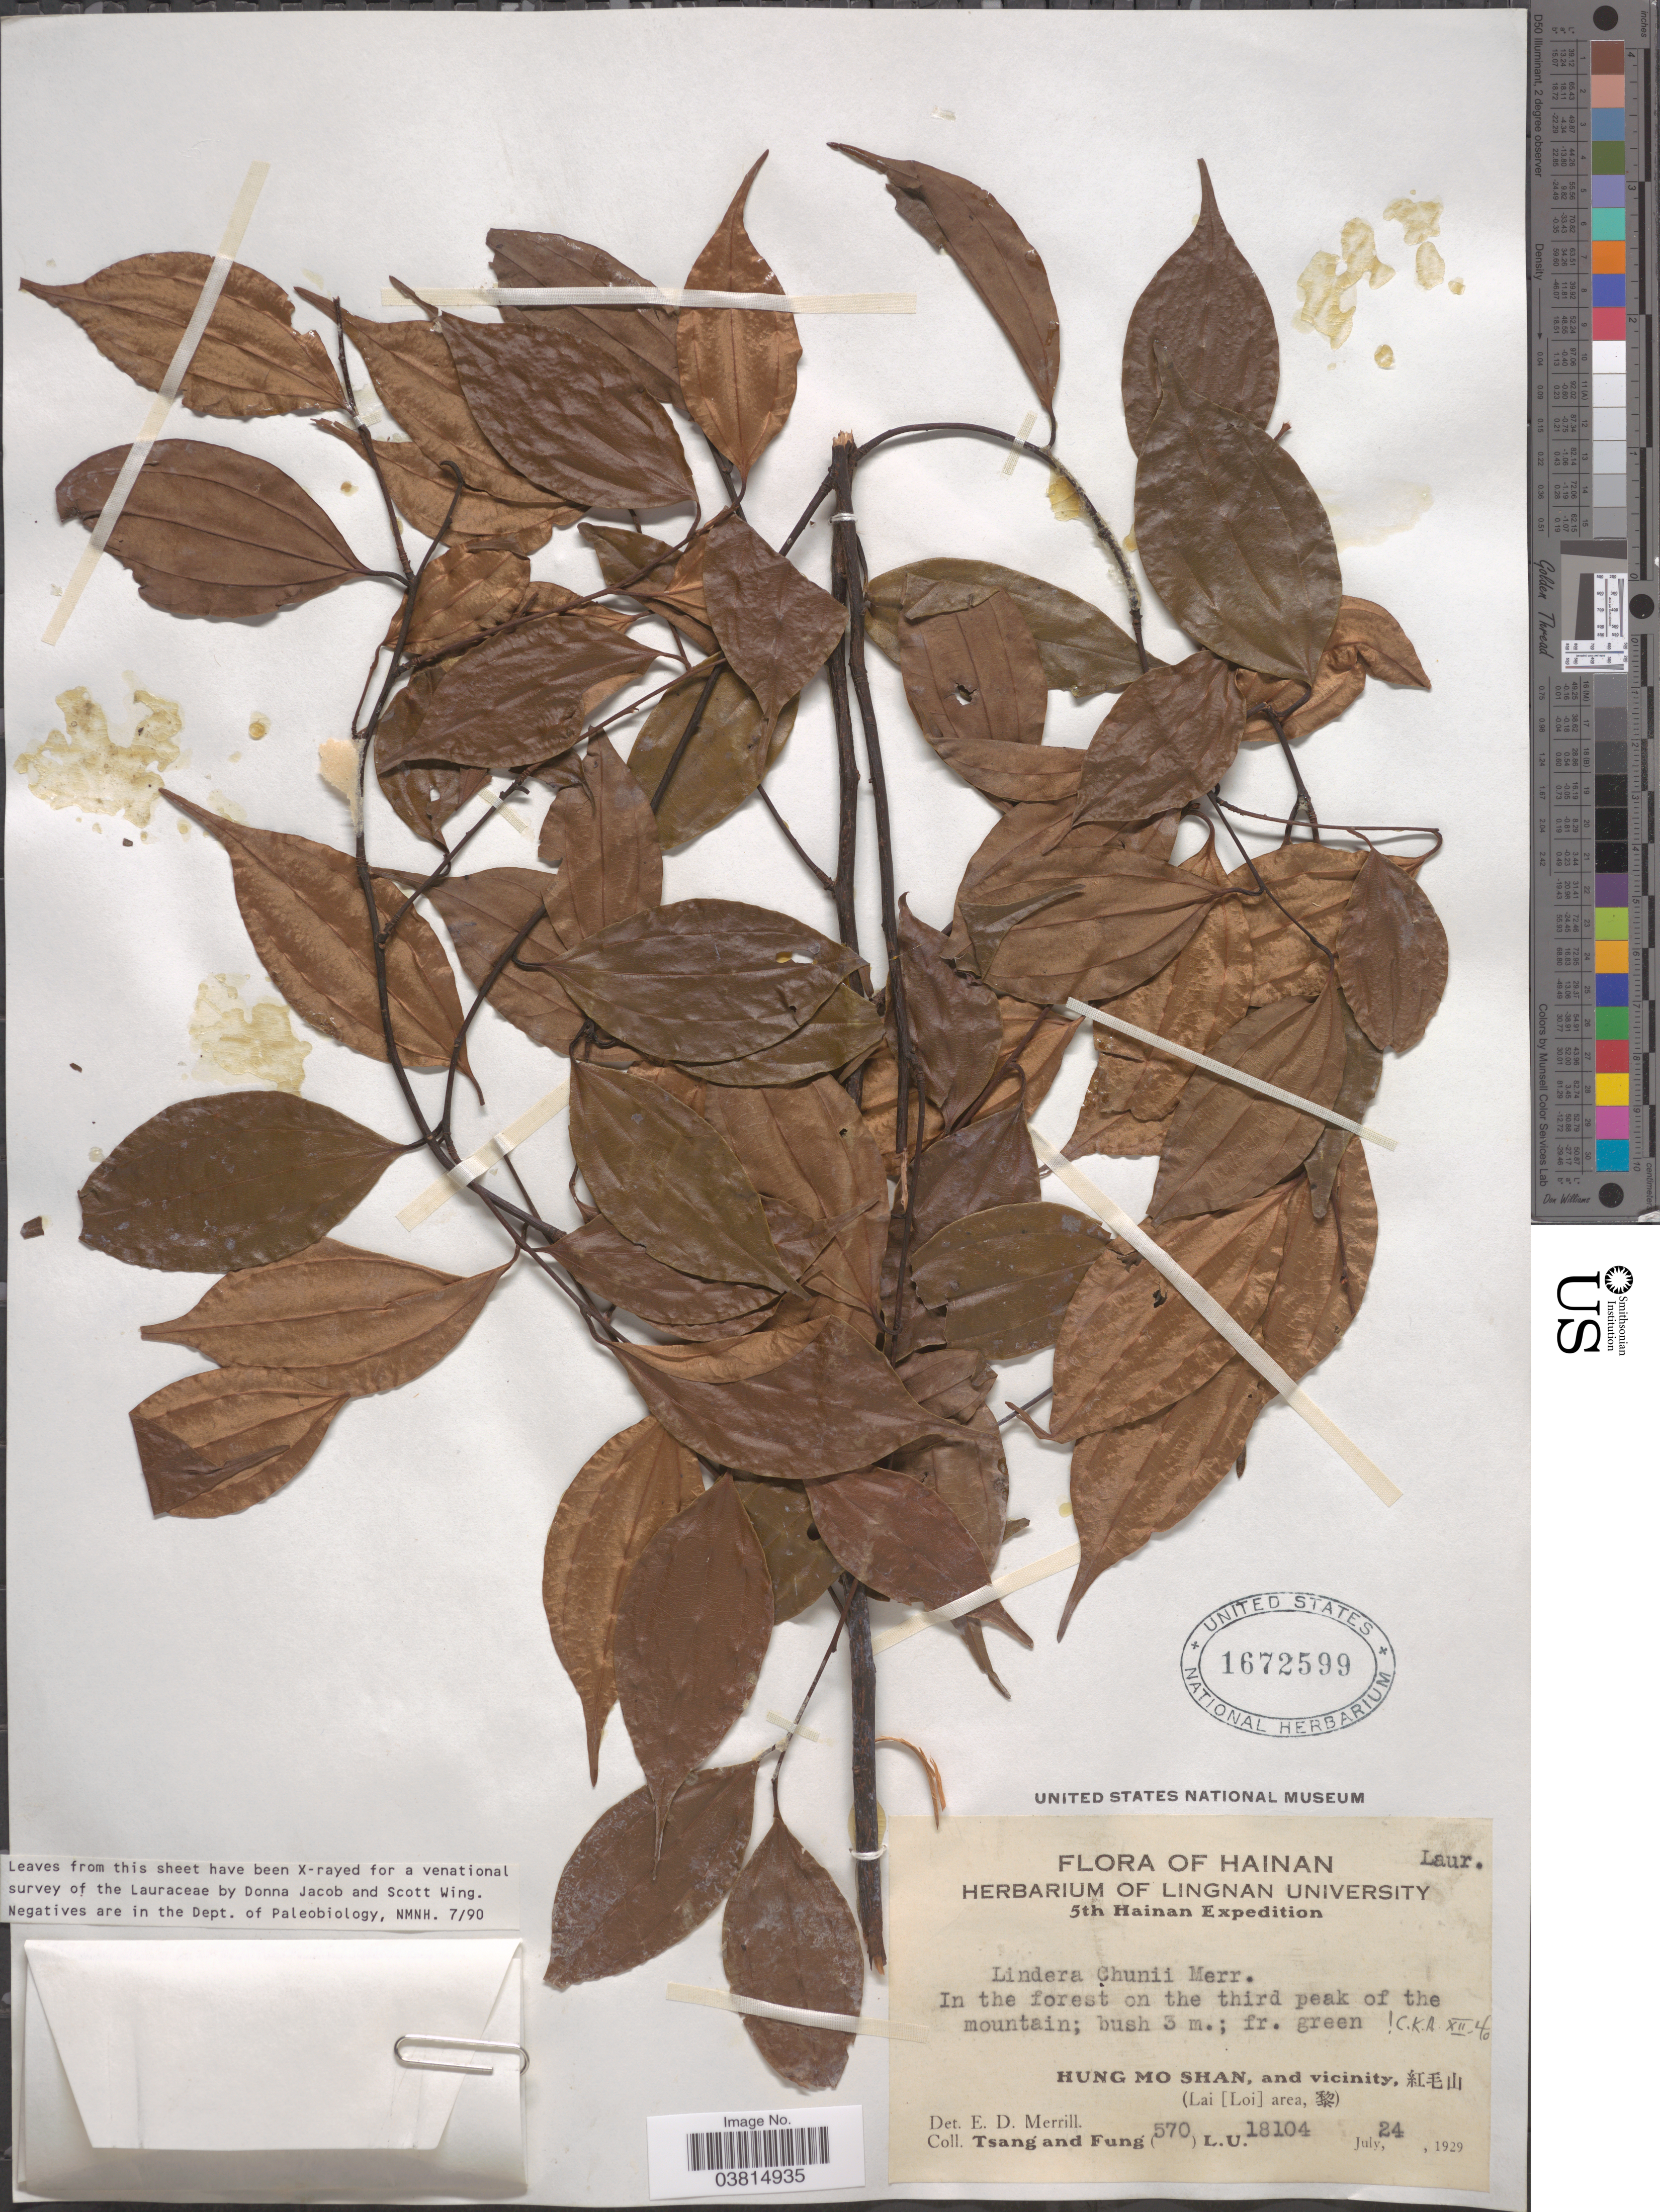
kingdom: Plantae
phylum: Tracheophyta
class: Magnoliopsida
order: Laurales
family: Lauraceae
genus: Lindera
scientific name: Lindera chunii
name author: Merr.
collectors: -. T'sang & Fung, --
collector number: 570 L.U.18104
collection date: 1929-07-24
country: China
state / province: Hainan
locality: Hung Mo Shan, and vicinity. X. (La [Loi] area, X).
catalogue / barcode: US 1672599